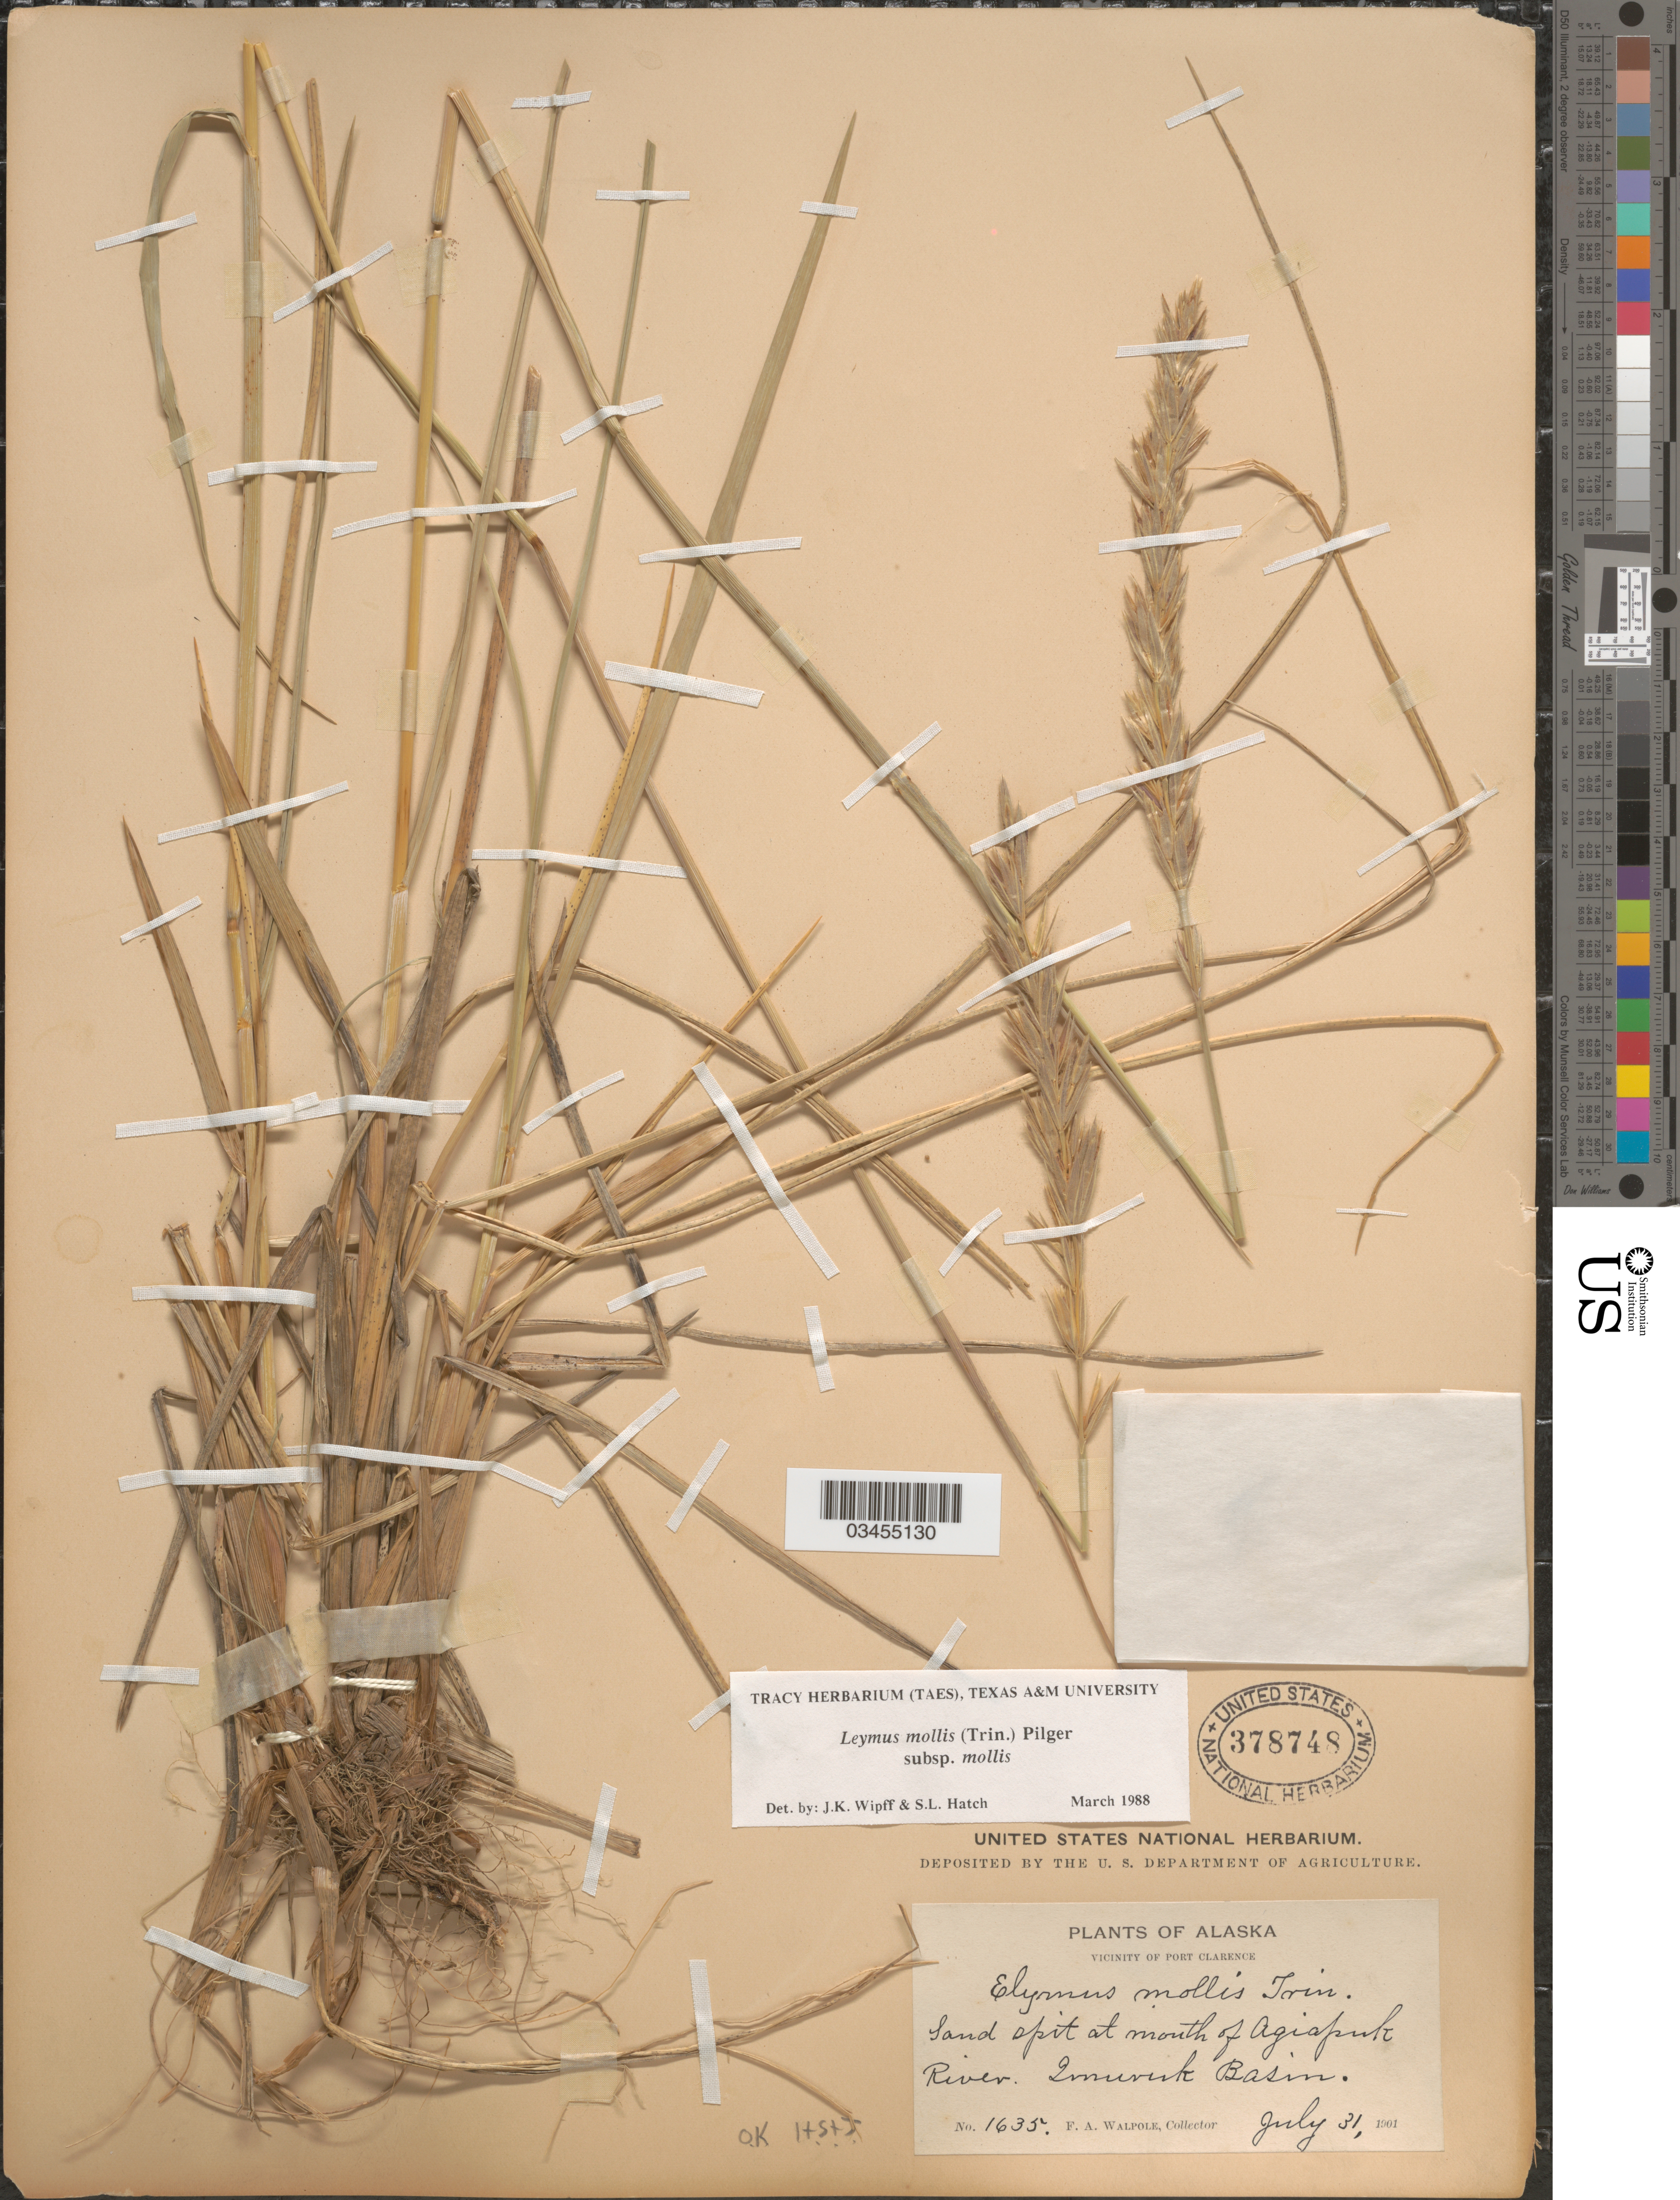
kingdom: Plantae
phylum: Tracheophyta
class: Liliopsida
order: Poales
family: Poaceae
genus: Leymus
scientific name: Leymus mollis subsp. mollis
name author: (Trin.) Pilg.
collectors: F. Walpole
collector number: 1635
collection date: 1901-07-31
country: United States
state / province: Alaska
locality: Vicinity of Port Clarence. Sand spit at mouth of Agiapuk River. Imuruk Basin.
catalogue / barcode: US 378748